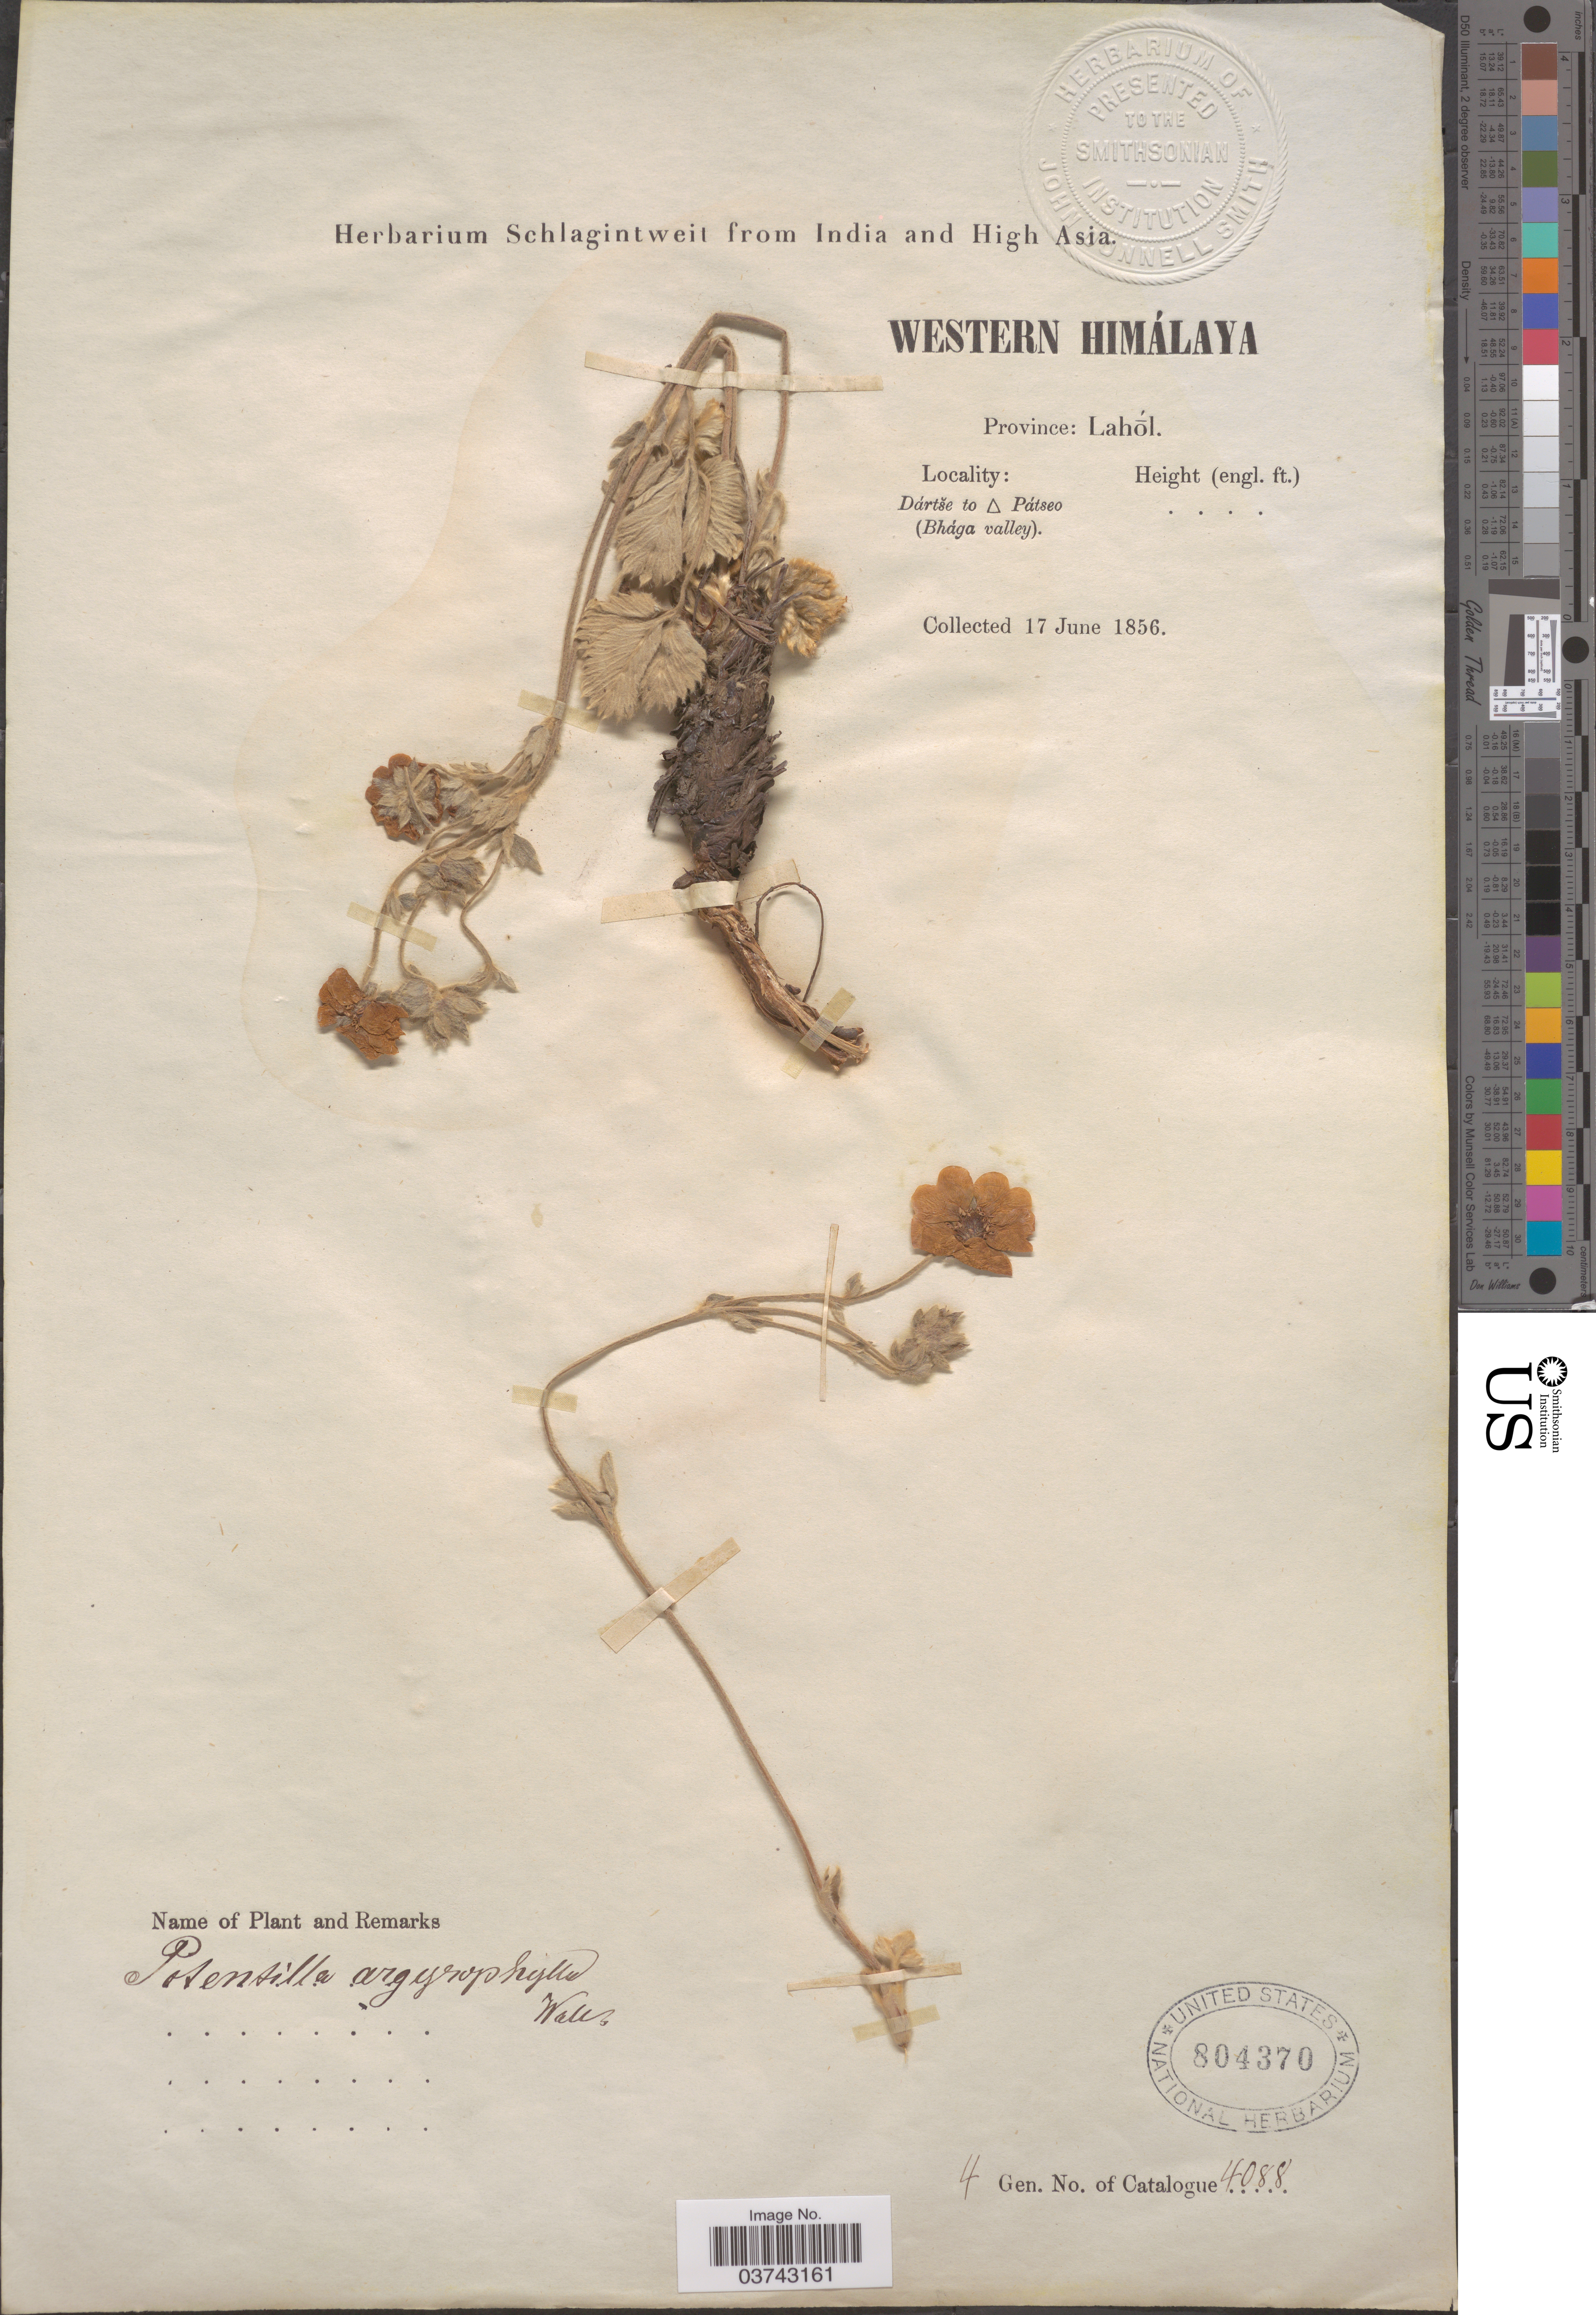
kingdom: Plantae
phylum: Tracheophyta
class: Magnoliopsida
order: Rosales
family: Rosaceae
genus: Potentilla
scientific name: Potentilla argyrophylla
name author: Wall. ex Lehm.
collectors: ex herb. Schlagintweit from India and High Asia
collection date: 1856-06-17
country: India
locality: Western Himálaya. Province: Lahól. Dártse to Pátseo (Bhága valley).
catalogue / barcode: US 804370